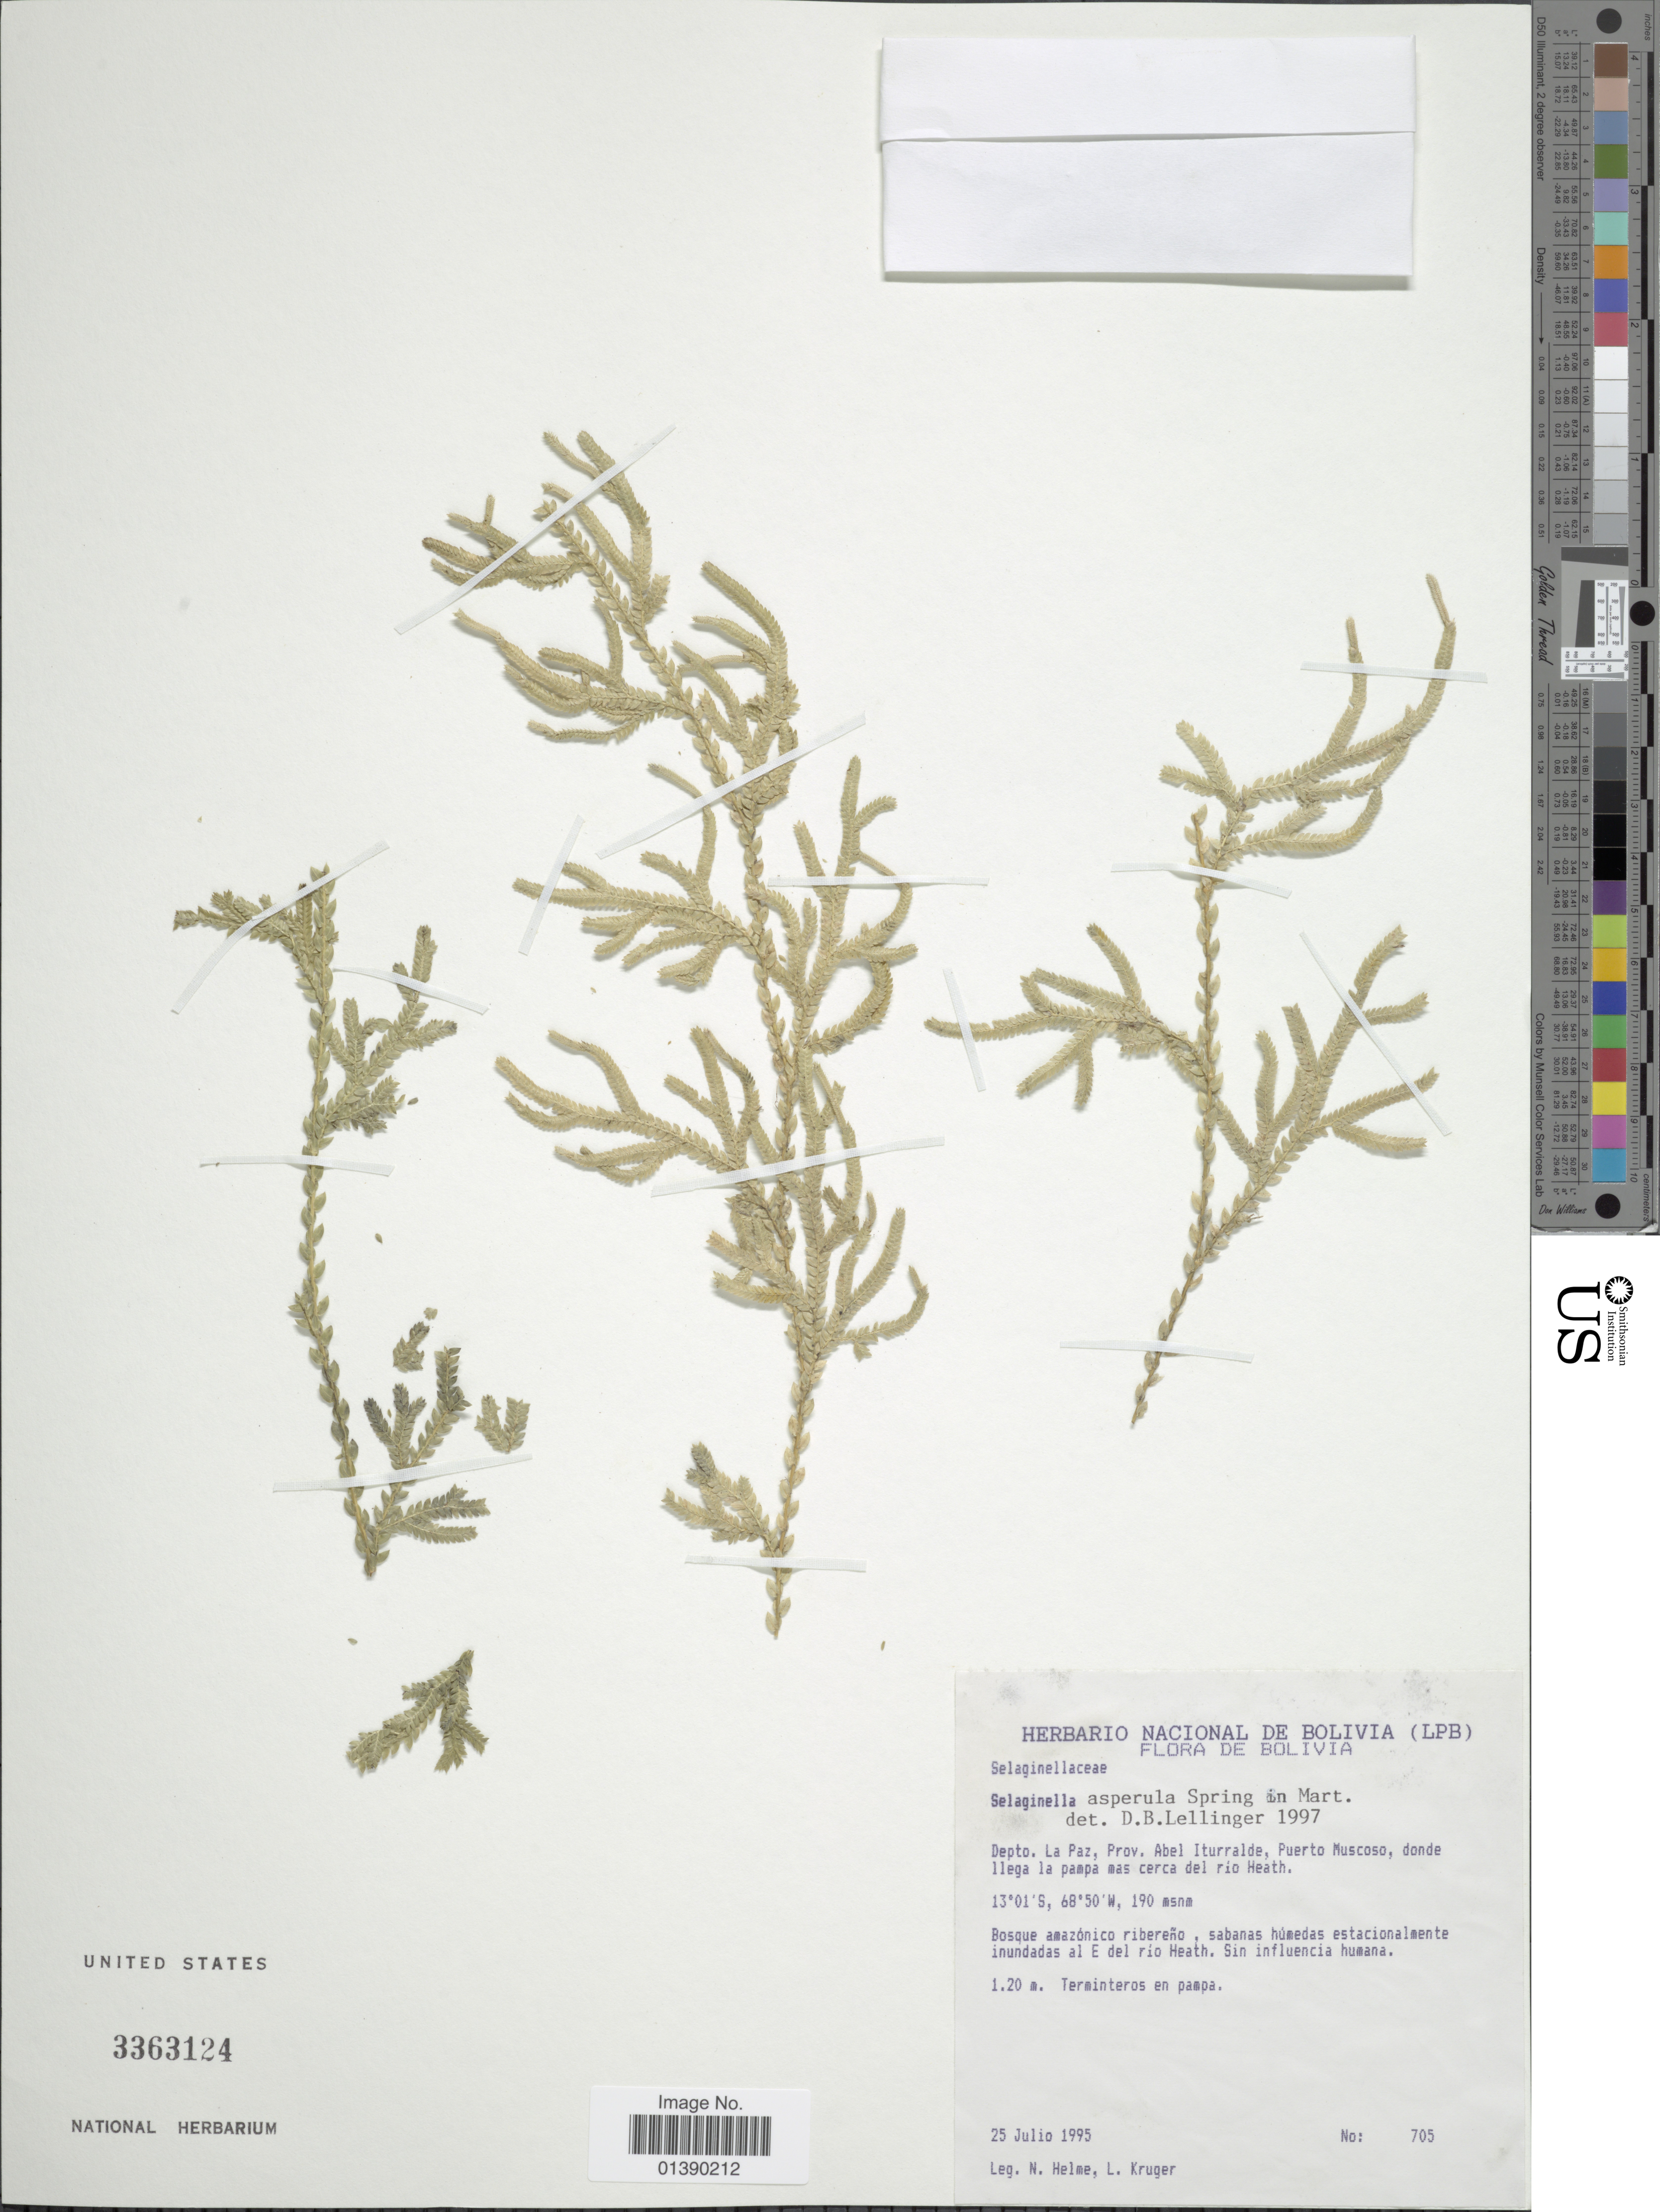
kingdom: Plantae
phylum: Tracheophyta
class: Lycopodiopsida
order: Selaginellales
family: Selaginellaceae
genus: Selaginella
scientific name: Selaginella asperula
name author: Spring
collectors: N. Helme & L. Kruger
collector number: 705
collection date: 1995-07-25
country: Bolivia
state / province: La Paz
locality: Prov, Abel Iturralde, Puerto Muscoso, donde Ilega la pampa mas cerca del rio Heath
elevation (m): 190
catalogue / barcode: US 3363124